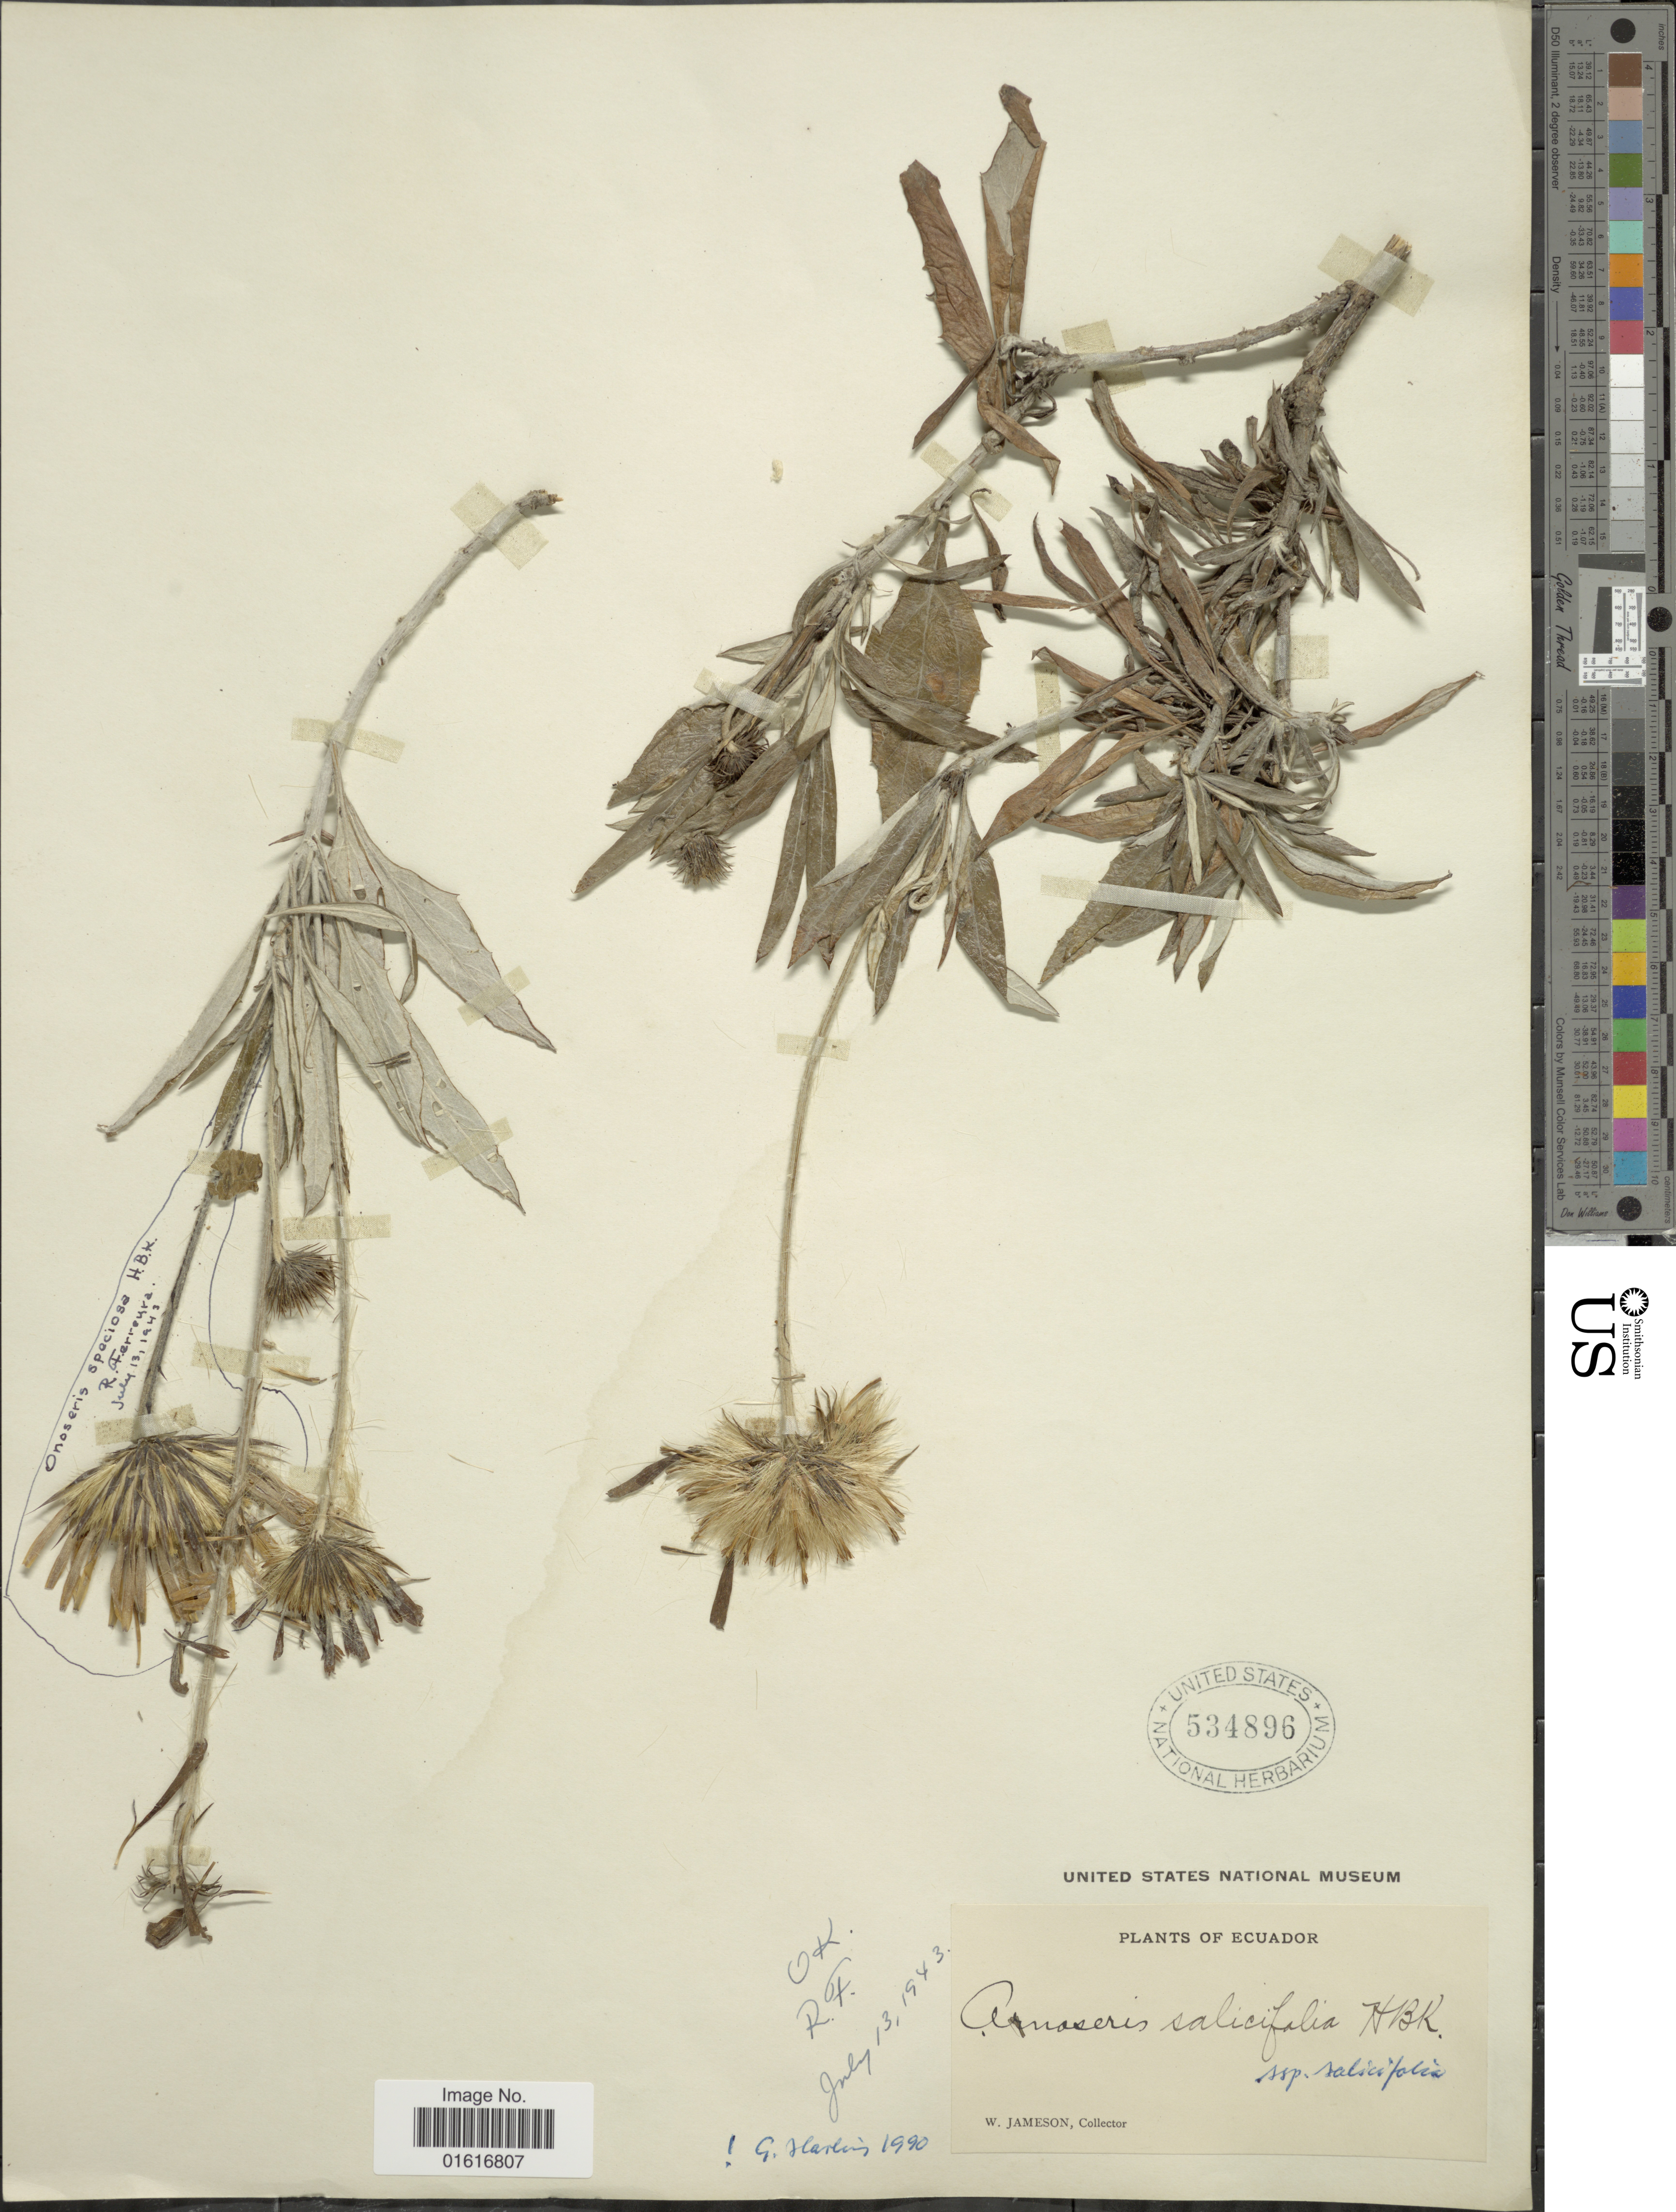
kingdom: Plantae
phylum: Tracheophyta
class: Magnoliopsida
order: Asterales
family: Asteraceae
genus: Onoseris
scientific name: Onoseris salicifolia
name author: Kunth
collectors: W. Jameson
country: Ecuador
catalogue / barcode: US 534896